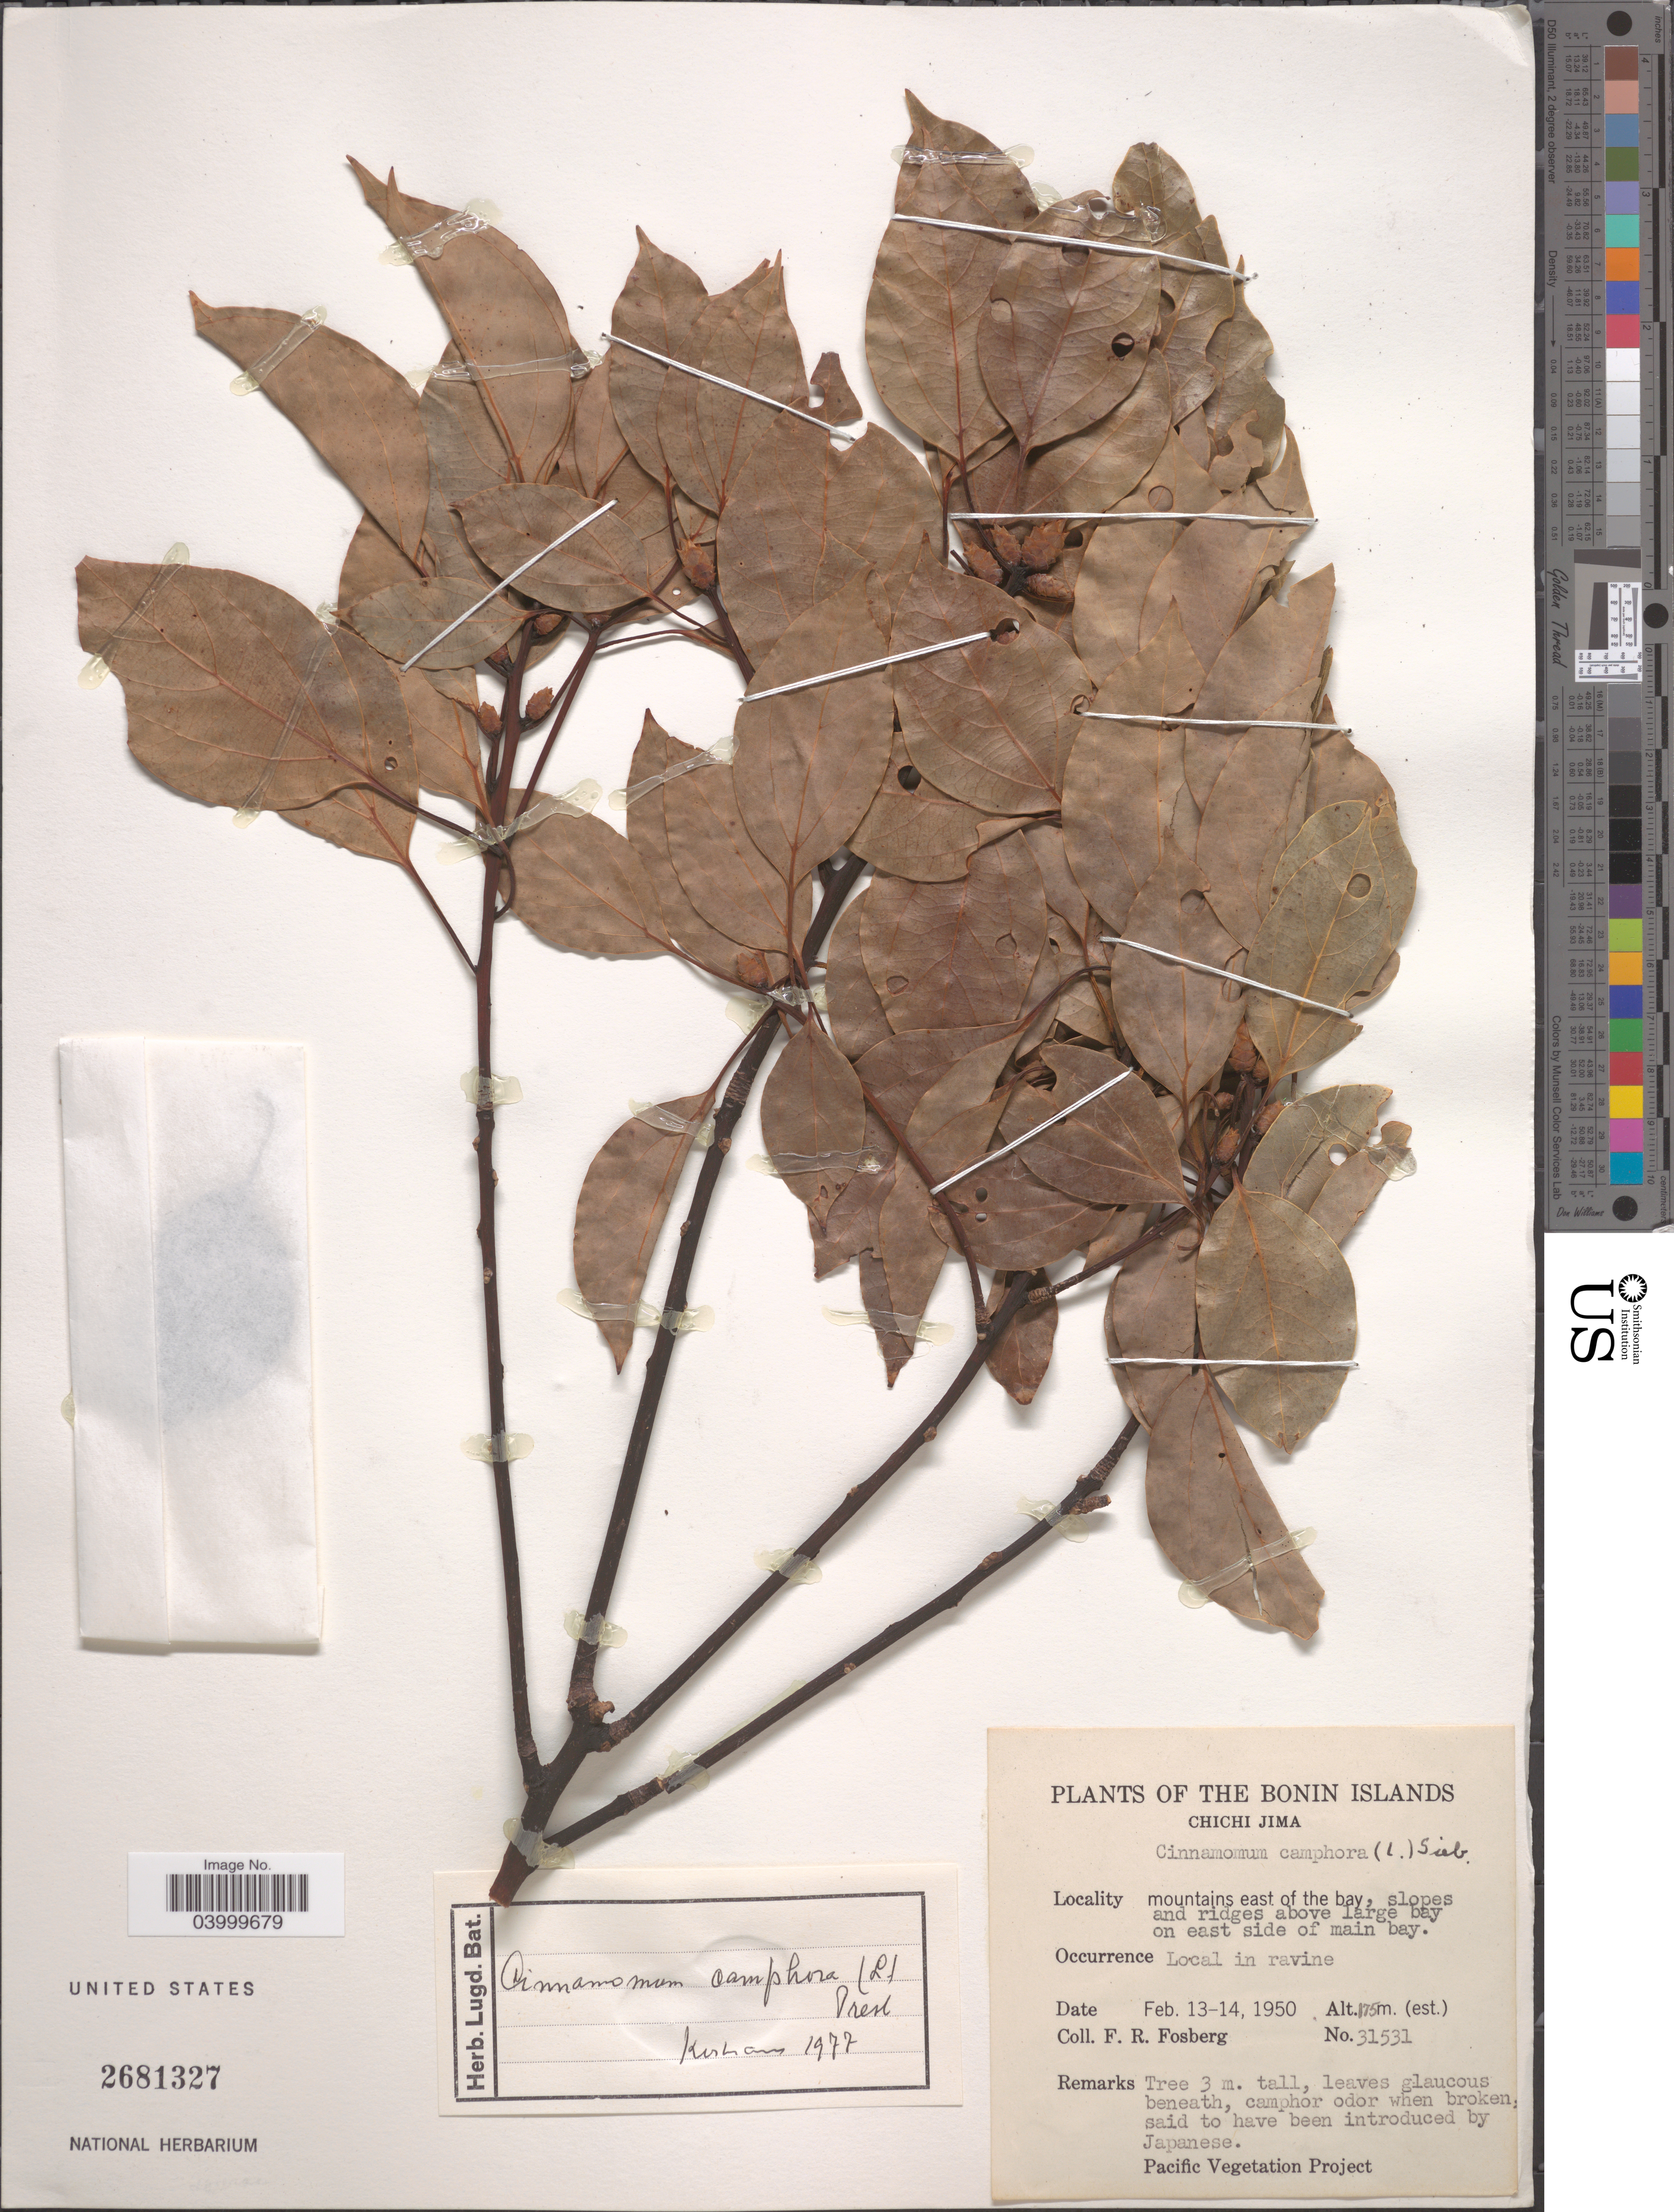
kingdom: Plantae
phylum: Tracheophyta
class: Magnoliopsida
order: Laurales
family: Lauraceae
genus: Cinnamomum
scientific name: Cinnamomum camphora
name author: (L.) J. Presl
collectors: F. R. Fosberg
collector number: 31531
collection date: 1950-02-13/1950-02-14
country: Japan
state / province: Tokyo, Federal City of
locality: Bonin Islands. Chichi Jima. Mountains east of the bay, slopes and ridges above large bay on east side of main bay. Local in ravine.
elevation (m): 175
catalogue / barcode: US 2681327